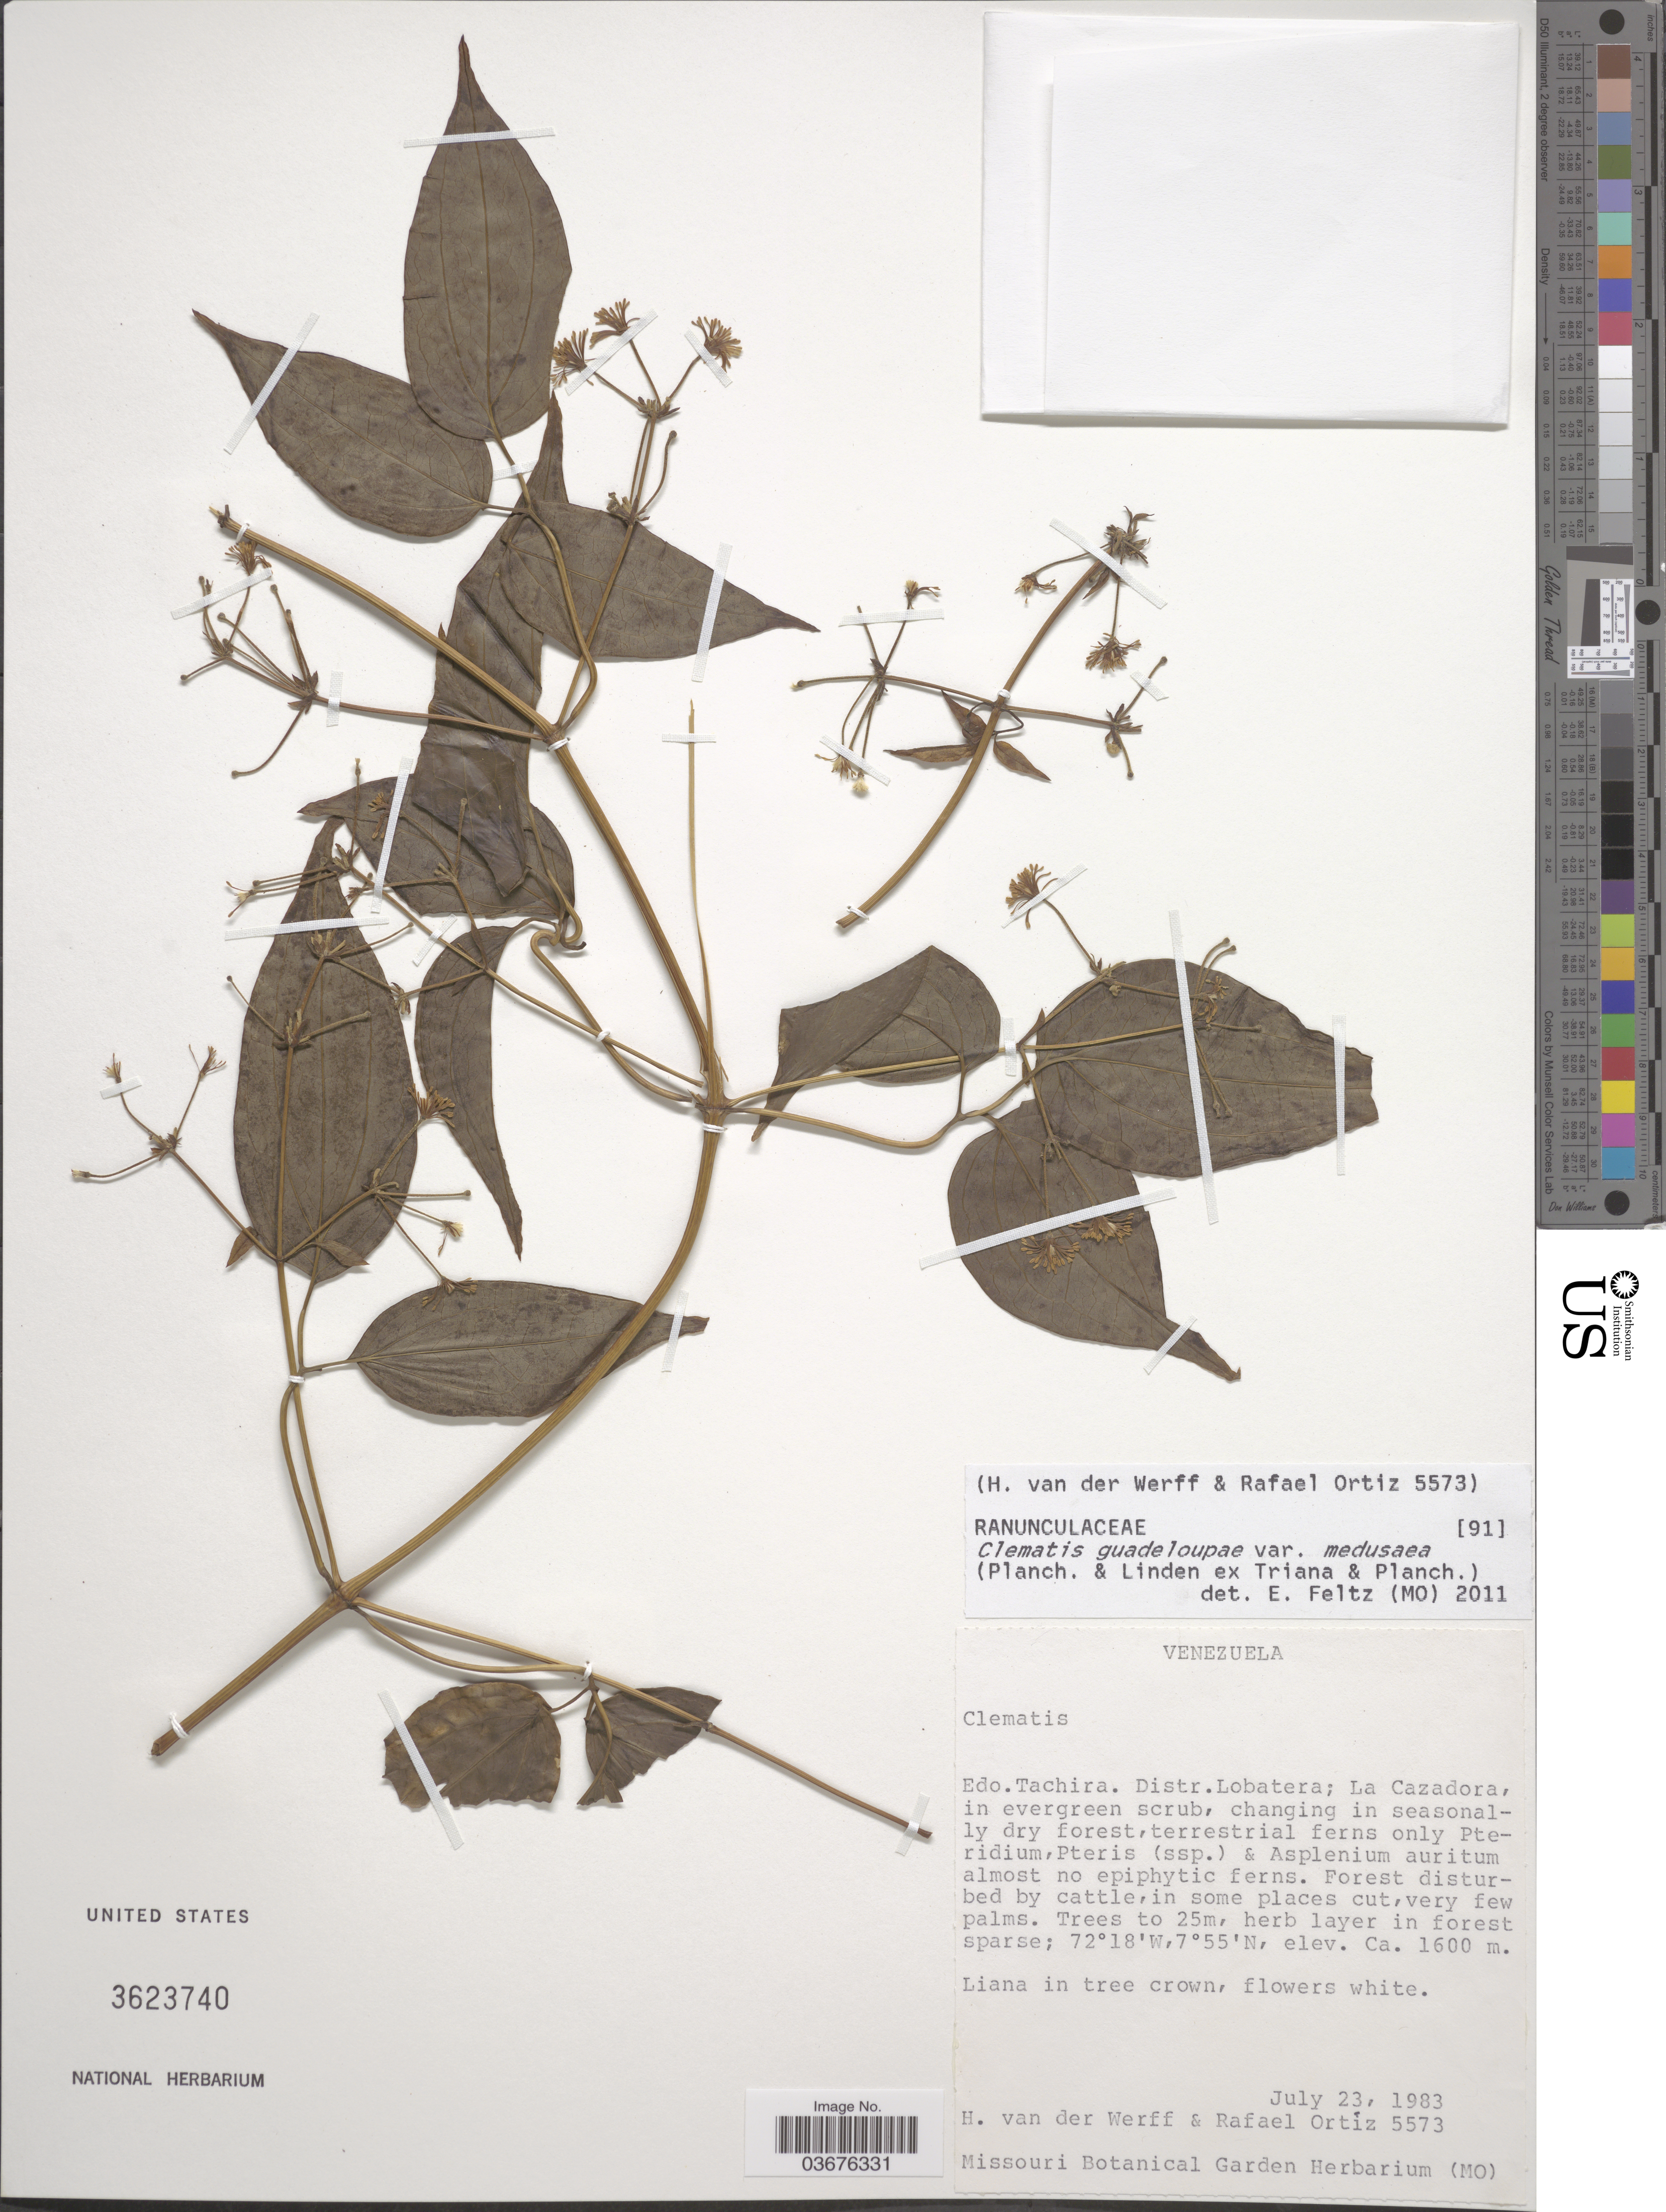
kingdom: Plantae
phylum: Tracheophyta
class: Magnoliopsida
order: Ranunculales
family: Ranunculaceae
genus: Clematis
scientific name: Clematis guadeloupae var. medusaea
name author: (Planch. & Linden) N.P. Moreno ex P.E. Berry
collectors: H. van der Werff & R. Ortiz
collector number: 5573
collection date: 1983-07-23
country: Venezuela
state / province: Tachira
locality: Distr. Lobatera; La Cazadora.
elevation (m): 1600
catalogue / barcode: US 3623740